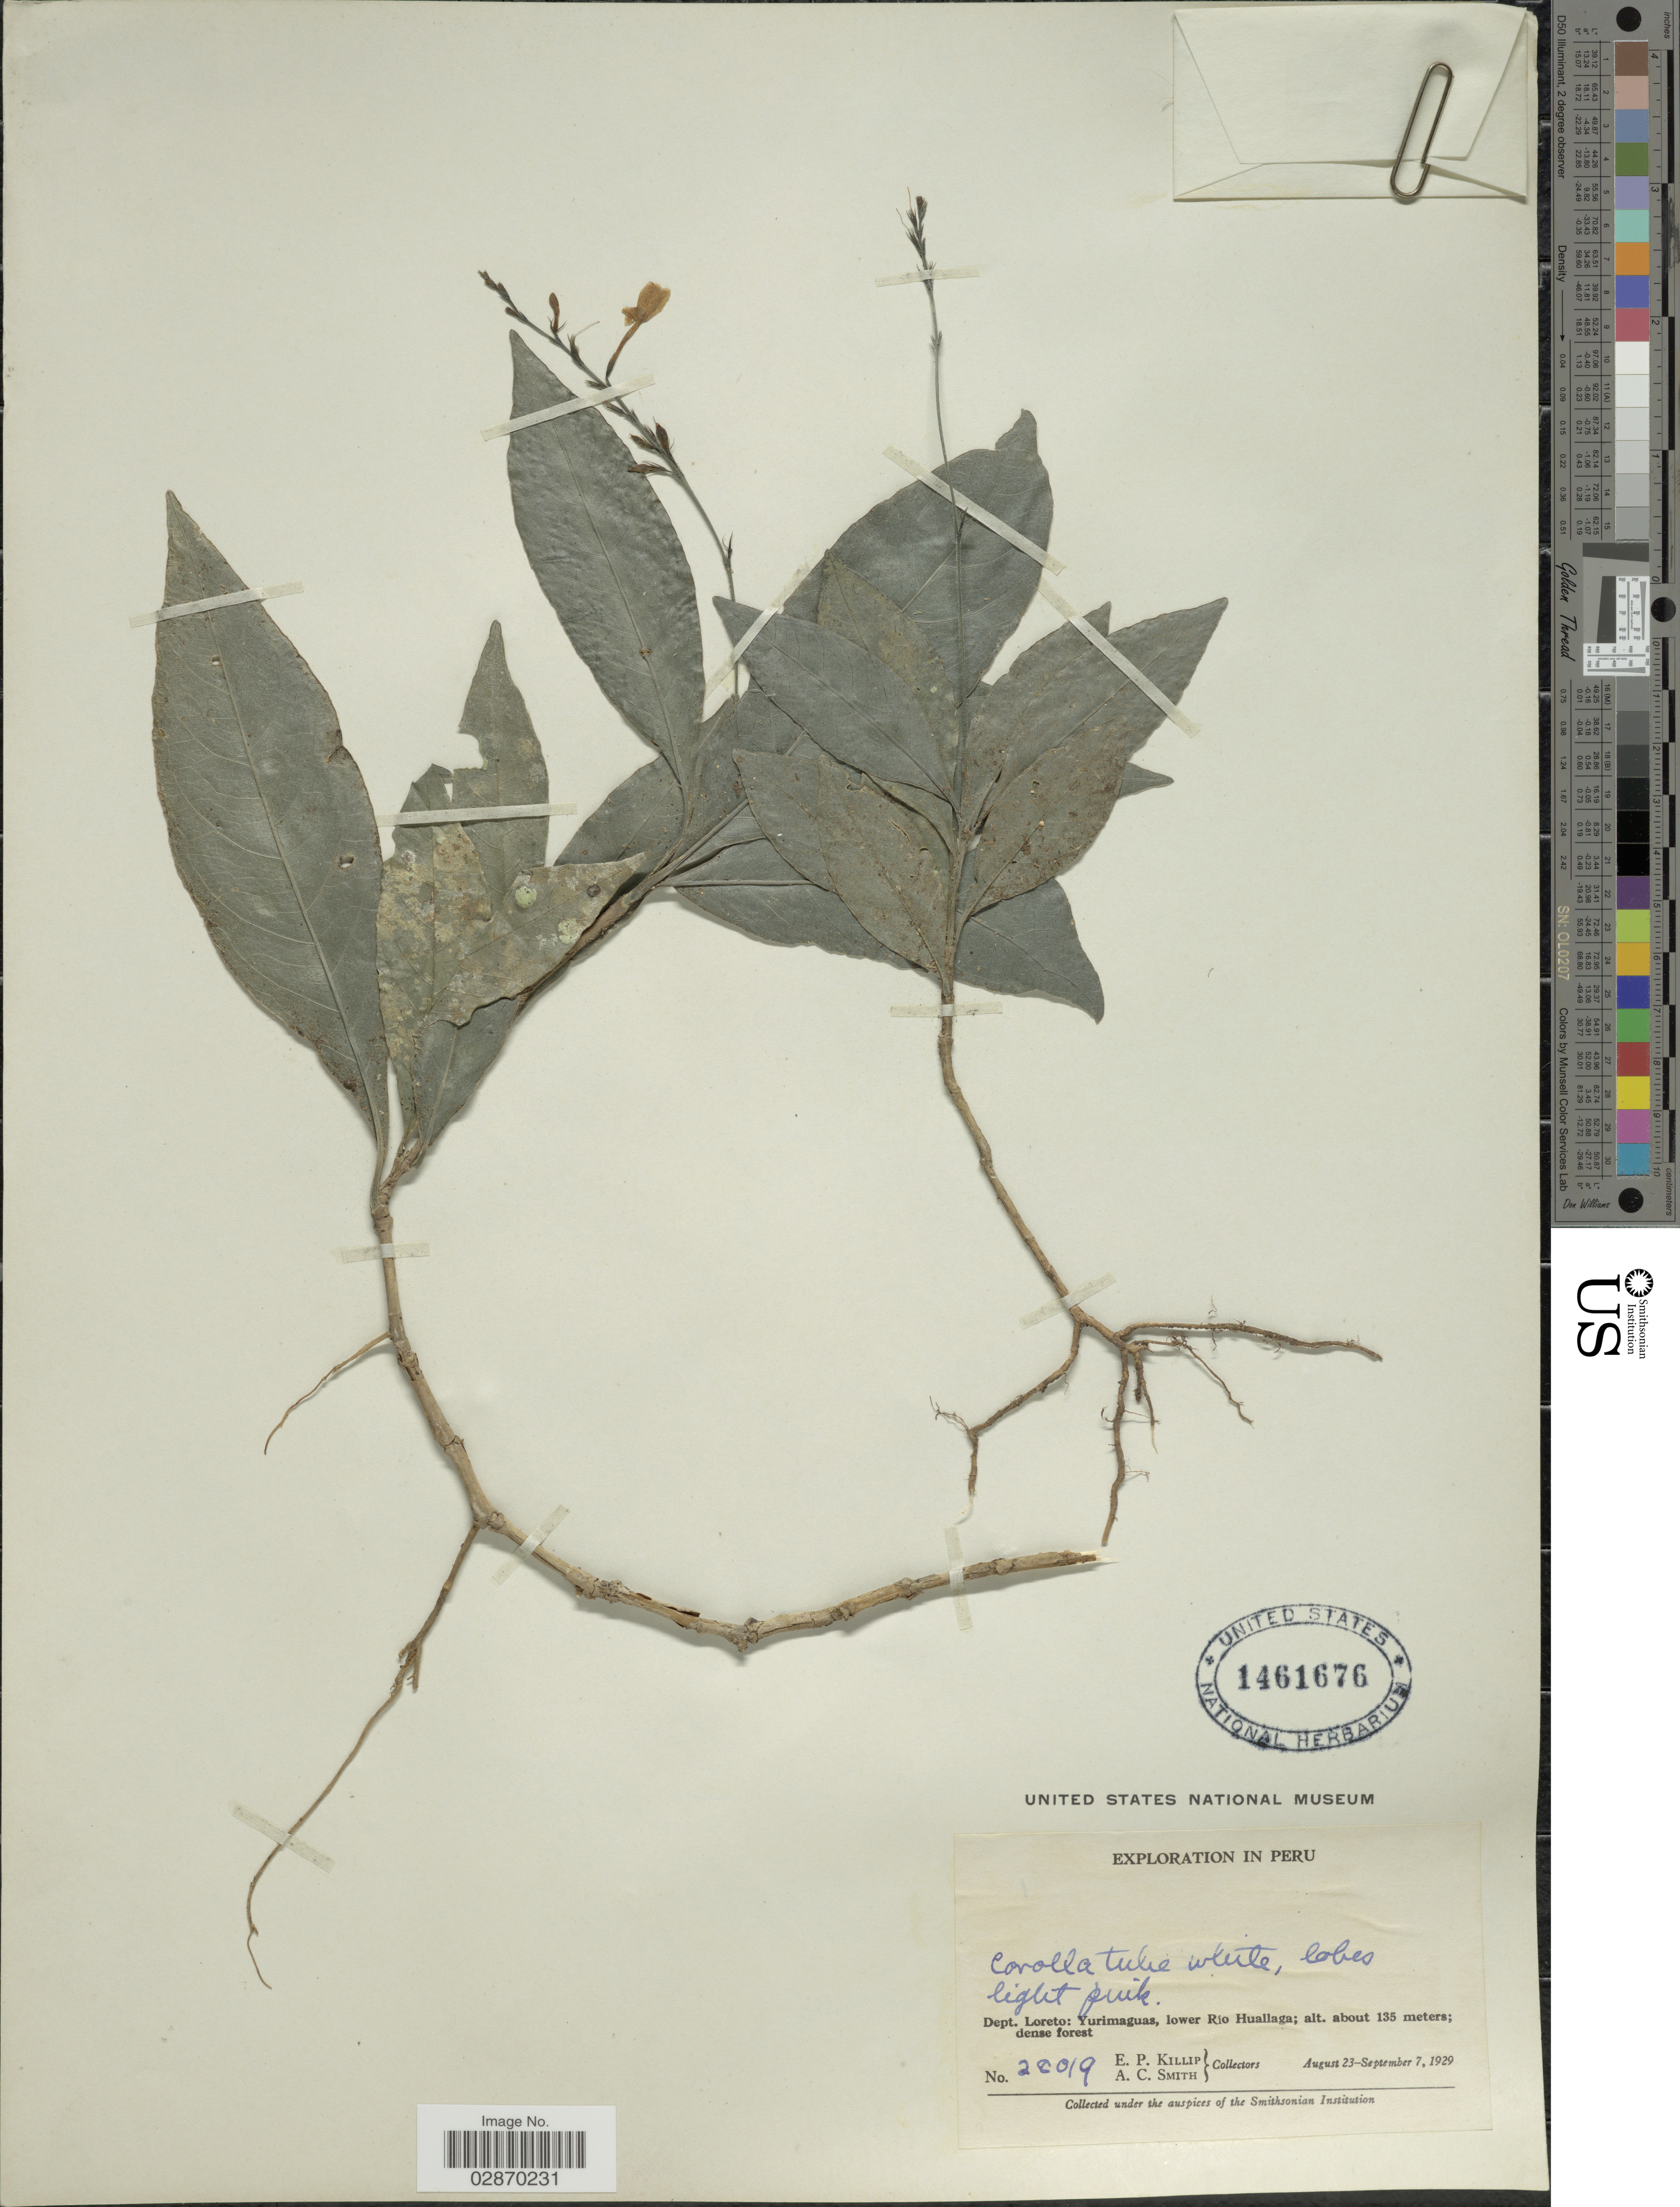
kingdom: Plantae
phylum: Tracheophyta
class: Magnoliopsida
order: Lamiales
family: Acanthaceae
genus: Pseuderanthemum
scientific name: Pseuderanthemum sp.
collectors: E. P. Killip & A. C. Smith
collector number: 28019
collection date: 1929-08-23/1929-09-07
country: Peru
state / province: Loreto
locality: Dept. Loreto: Yurimaguas, lower Rio Huallaga.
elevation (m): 135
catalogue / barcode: US 1461676